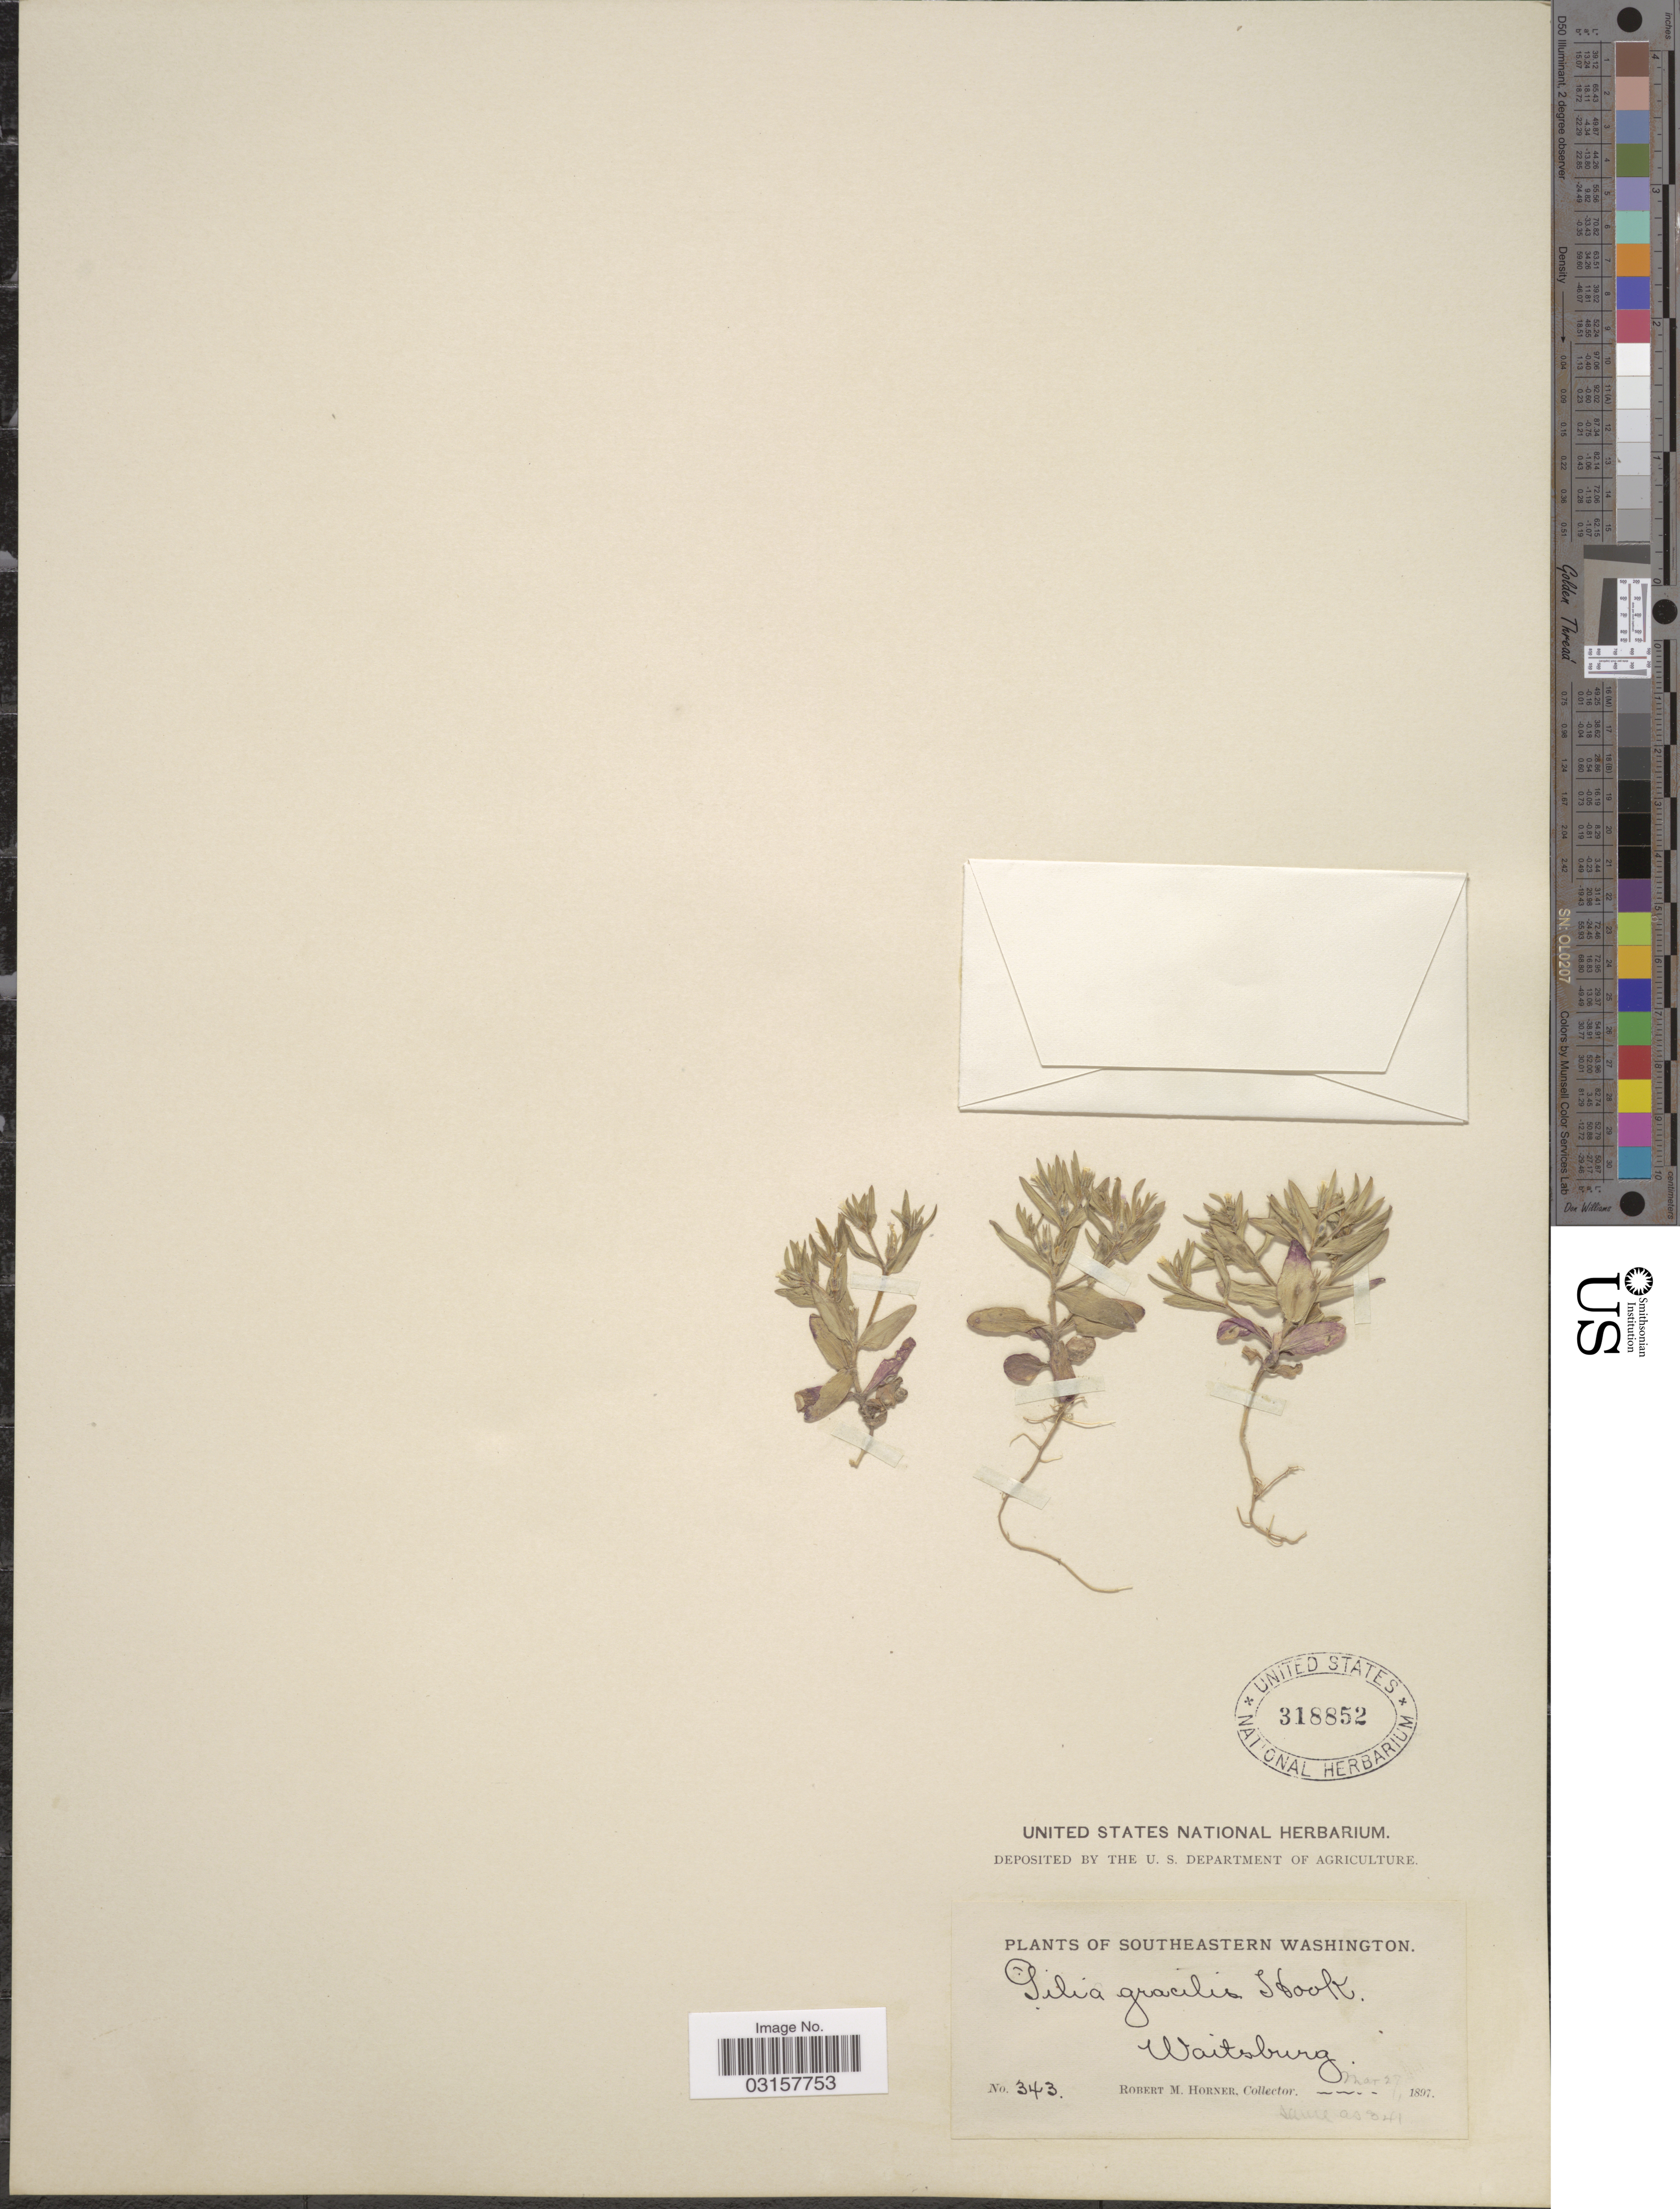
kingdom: Plantae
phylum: Tracheophyta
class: Magnoliopsida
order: Ericales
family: Polemoniaceae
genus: Microsteris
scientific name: Microsteris gracilis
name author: (Hook.) Greene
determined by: (US) Smithsonian Institution - National Museum of Natural History - Department of Botany (UNITED STATES)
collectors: R. Horner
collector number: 343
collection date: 1897-03-27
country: United States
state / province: Washington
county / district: Walla Walla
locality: Southeastern Washington. Waitsburg.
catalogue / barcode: US 318852